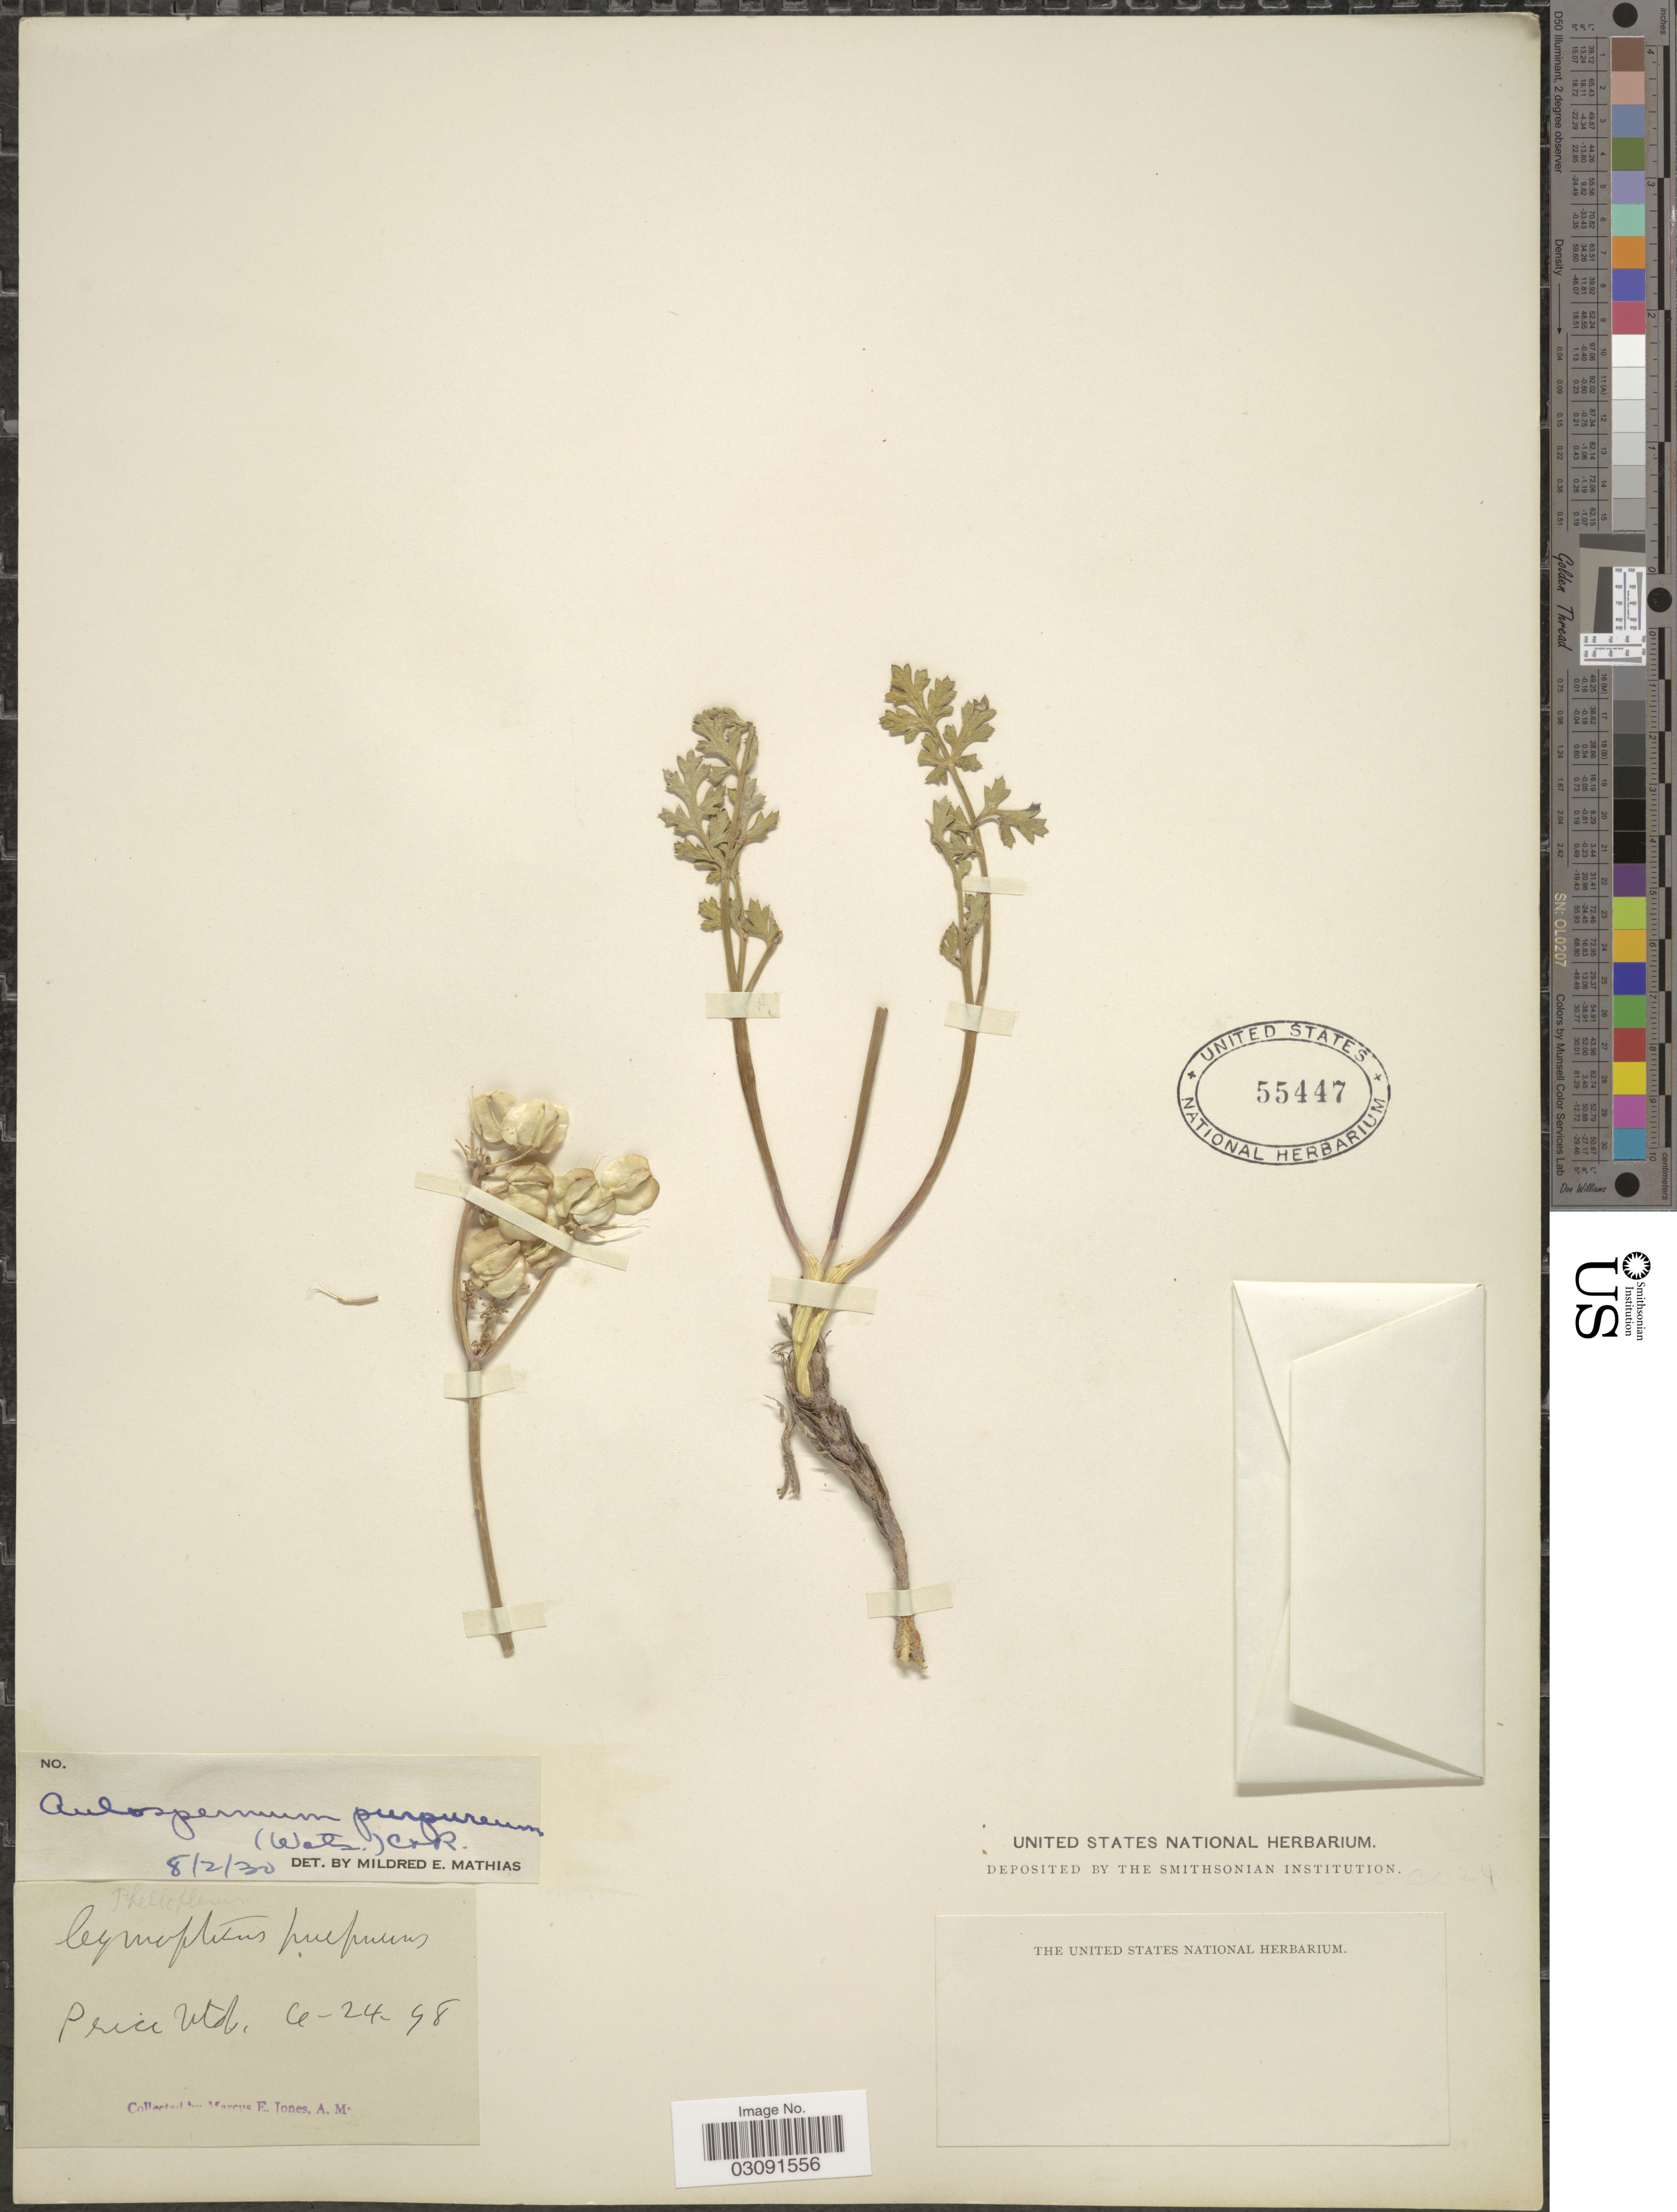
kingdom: Plantae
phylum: Tracheophyta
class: Magnoliopsida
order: Apiales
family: Apiaceae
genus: Cymopterus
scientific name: Cymopterus purpureus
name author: S. Watson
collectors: M. E. Jones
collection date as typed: Transcribed d/m/y: 24/6/98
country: United States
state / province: Utah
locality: Price Utah.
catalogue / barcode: US 55447